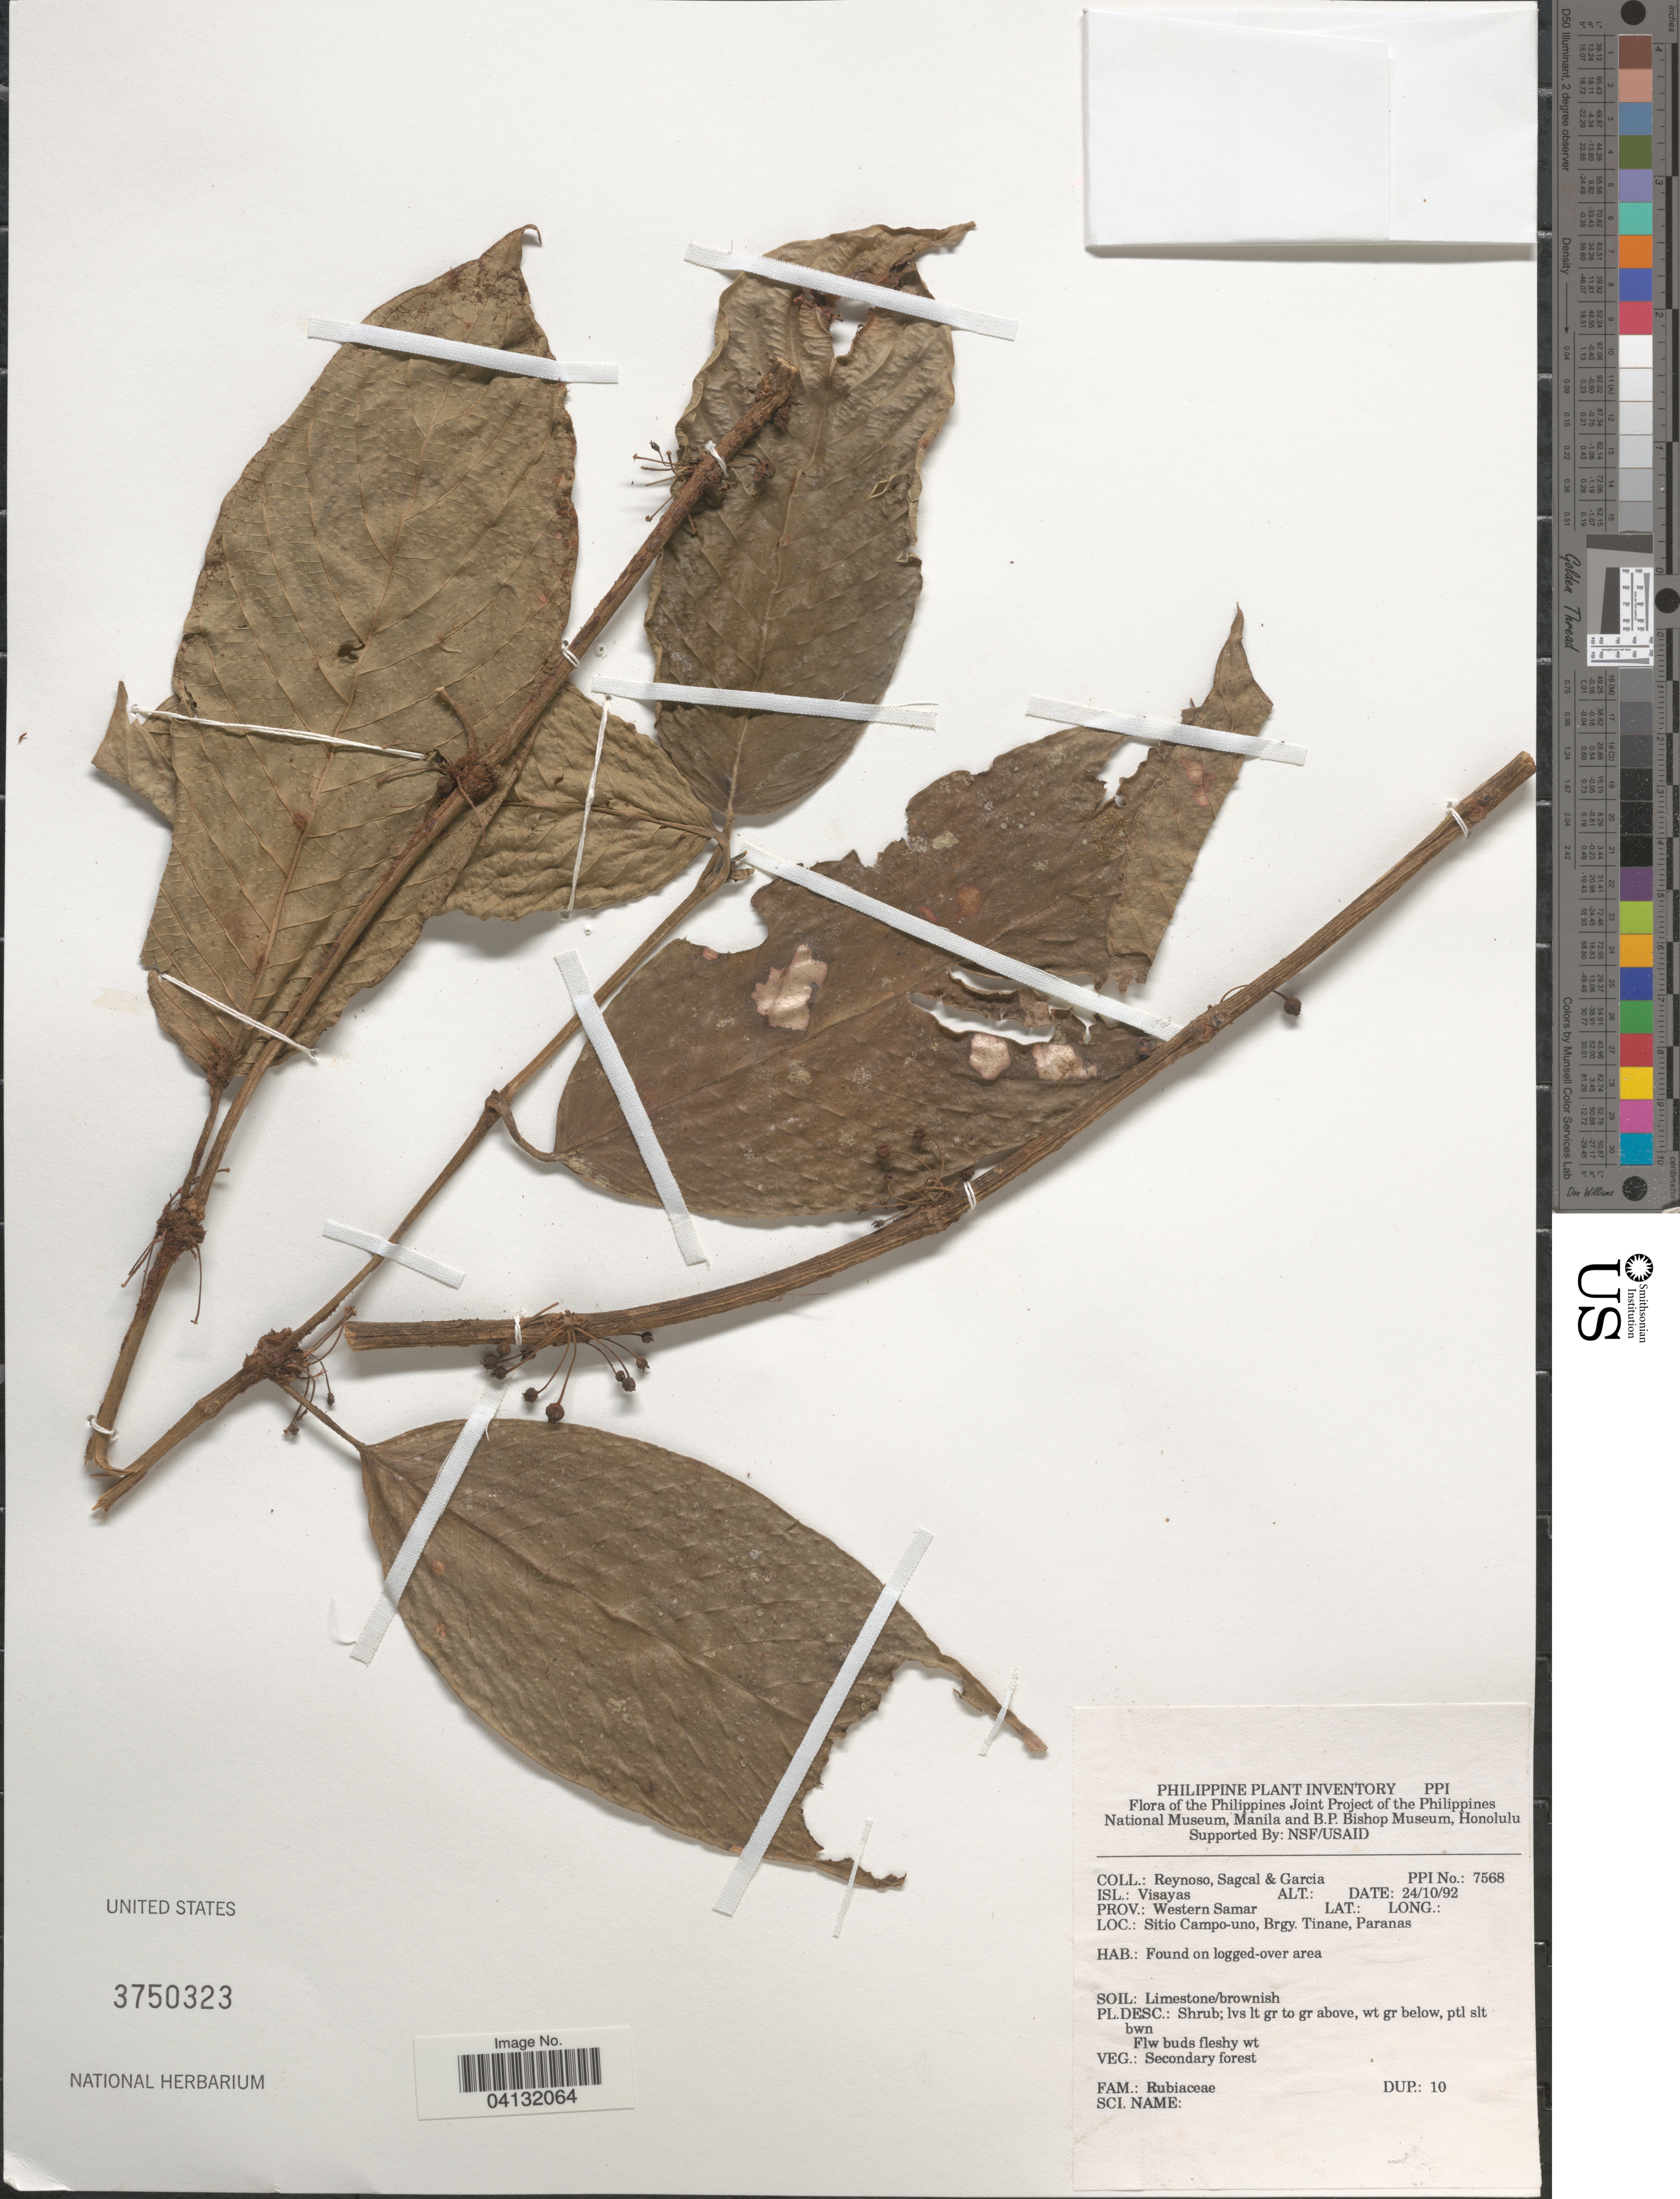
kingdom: Plantae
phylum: Tracheophyta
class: Magnoliopsida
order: Gentianales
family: Rubiaceae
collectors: E. Reynoso, E. Sagcal & H. Garcia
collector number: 7568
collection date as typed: Transcribed d/m/y: 24/10/92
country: Philippines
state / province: Eastern Visayas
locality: Isl.: Visayas. Prov.: Western Samar. Sitio Campo-uno, Brgy. Tinane, Paranas.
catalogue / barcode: US 3750323